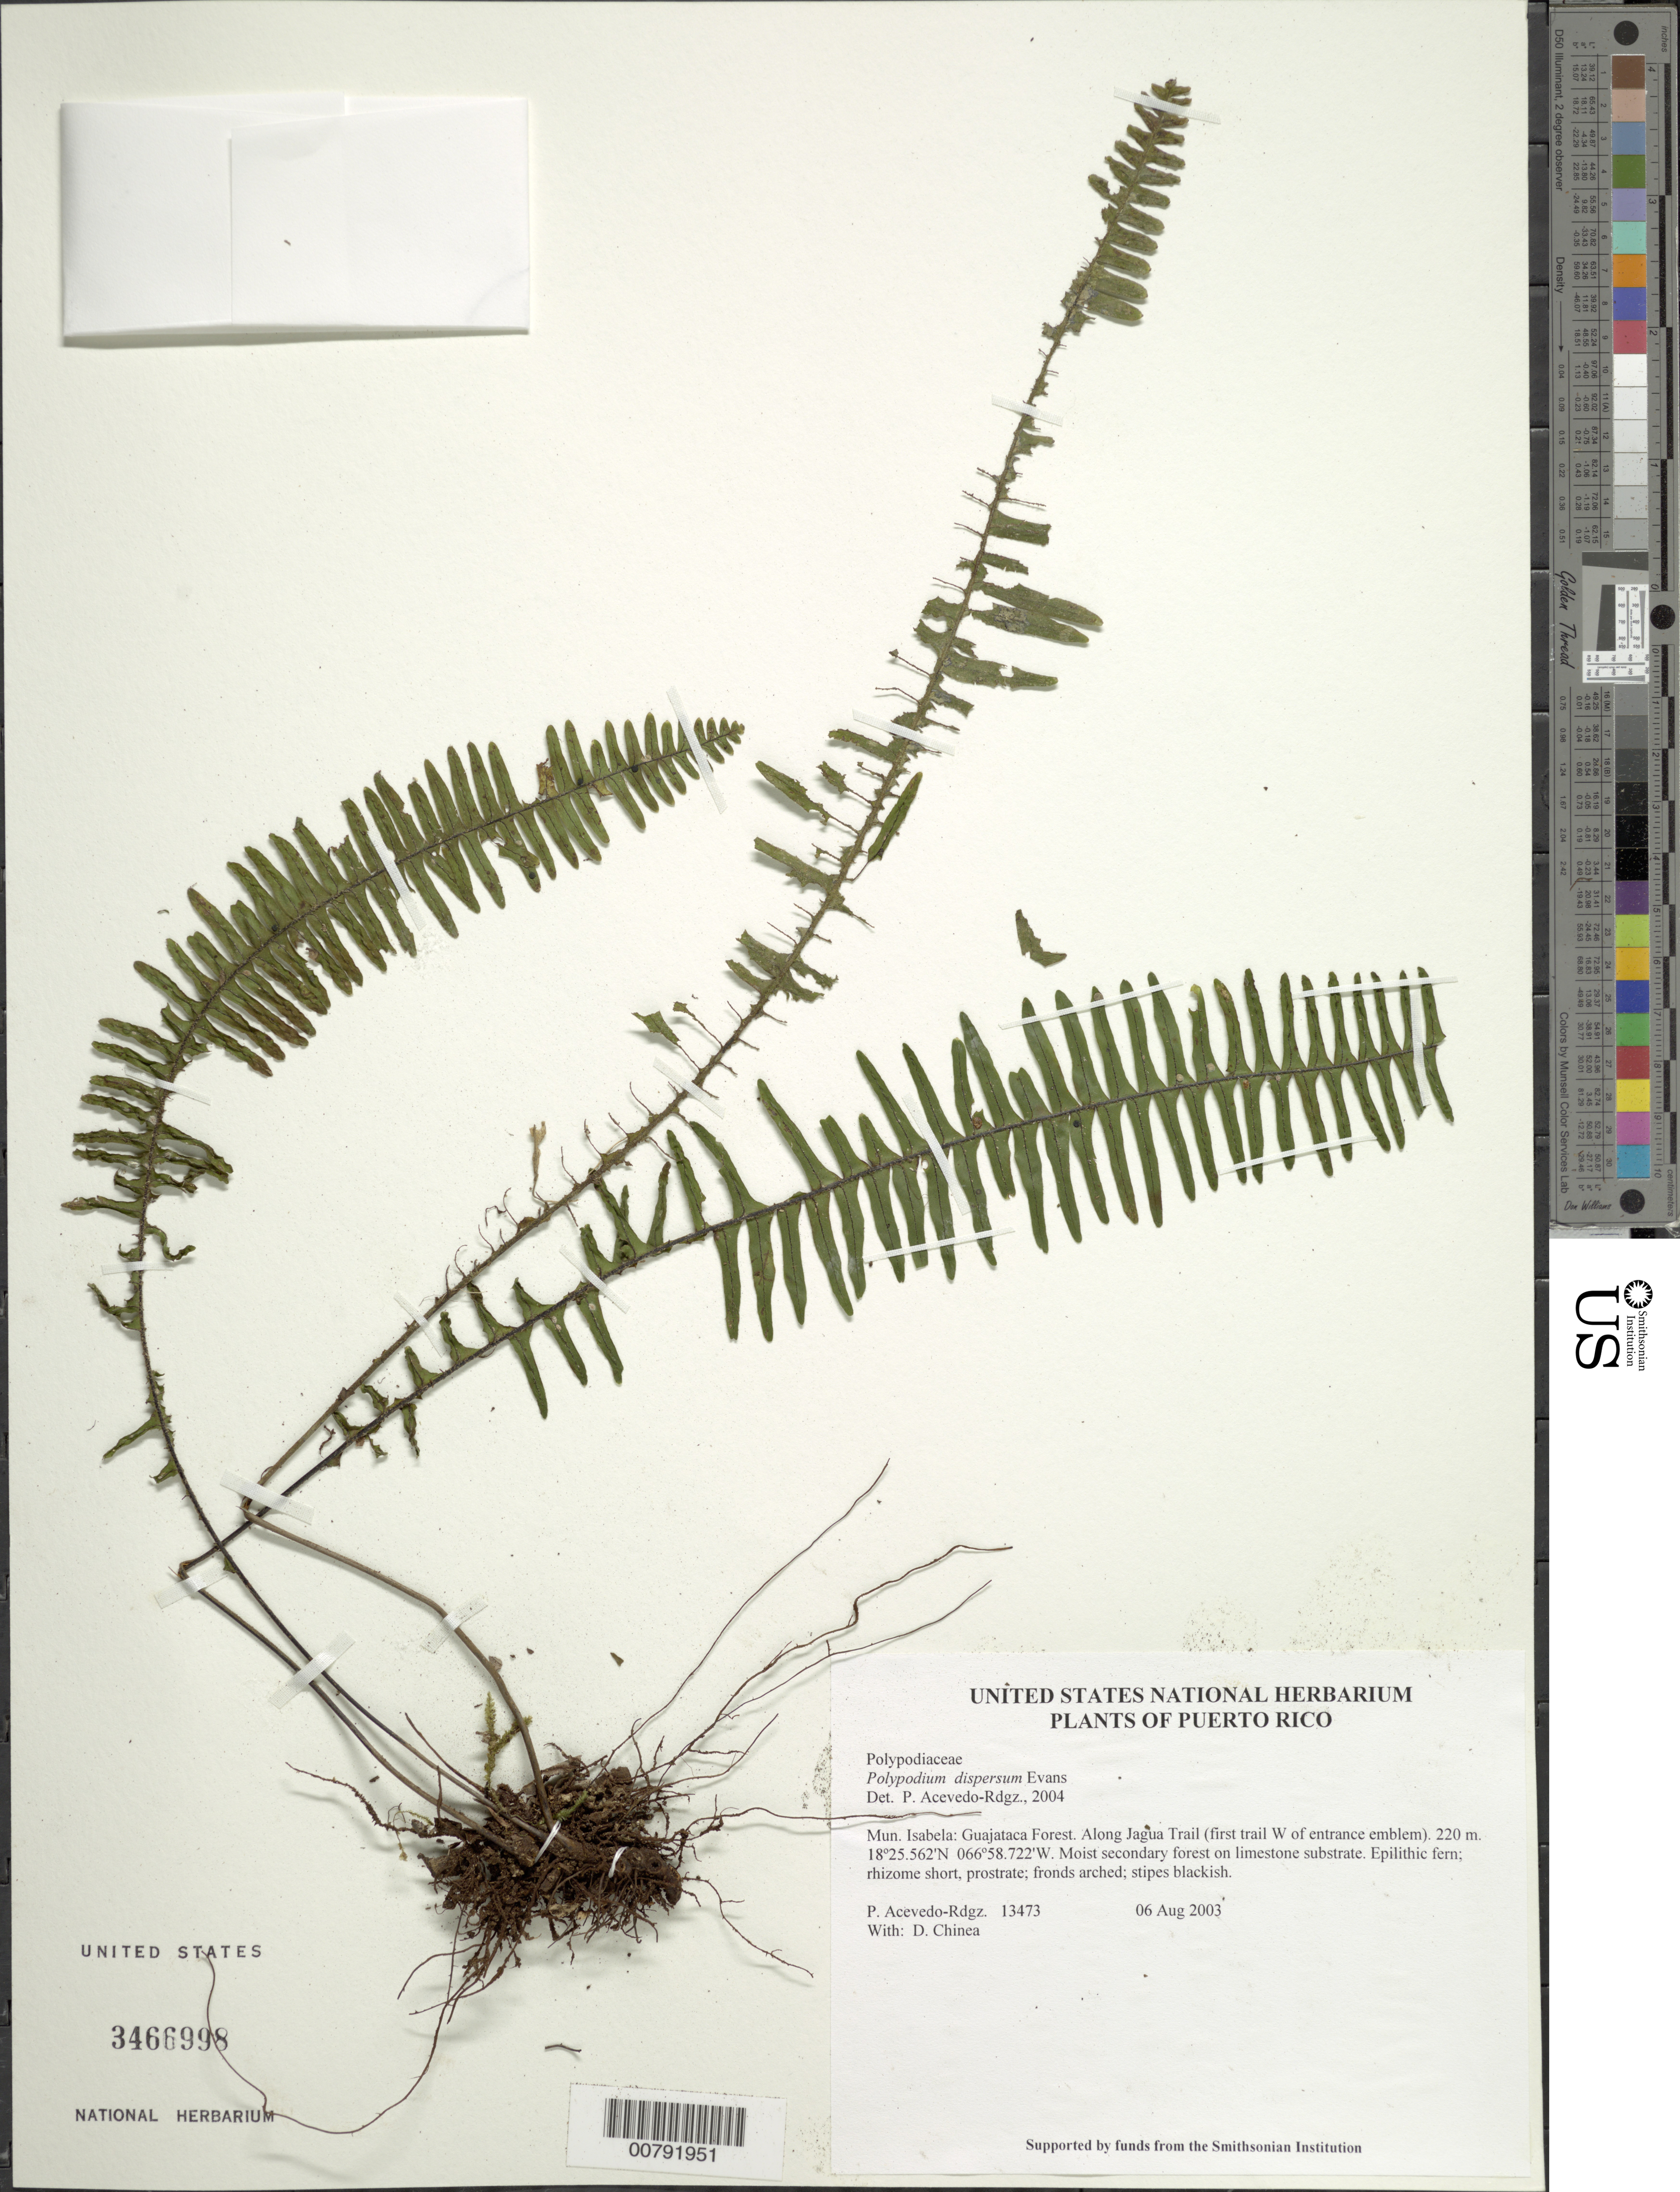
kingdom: Plantae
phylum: Tracheophyta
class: Polypodiopsida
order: Polypodiales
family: Polypodiaceae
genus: Pecluma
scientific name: Pecluma dispersa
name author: (A.M. Evans) M.G. Price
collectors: P. Acevedo-Rodr. & D. Chinea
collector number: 13473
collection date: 2003-08-06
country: French Polynesia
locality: Marquesas Islands. Mun. Isabela: Guajataca Forest. Along Jagua Trail (first trail W of entrance emblem)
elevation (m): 220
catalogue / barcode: US 3466998